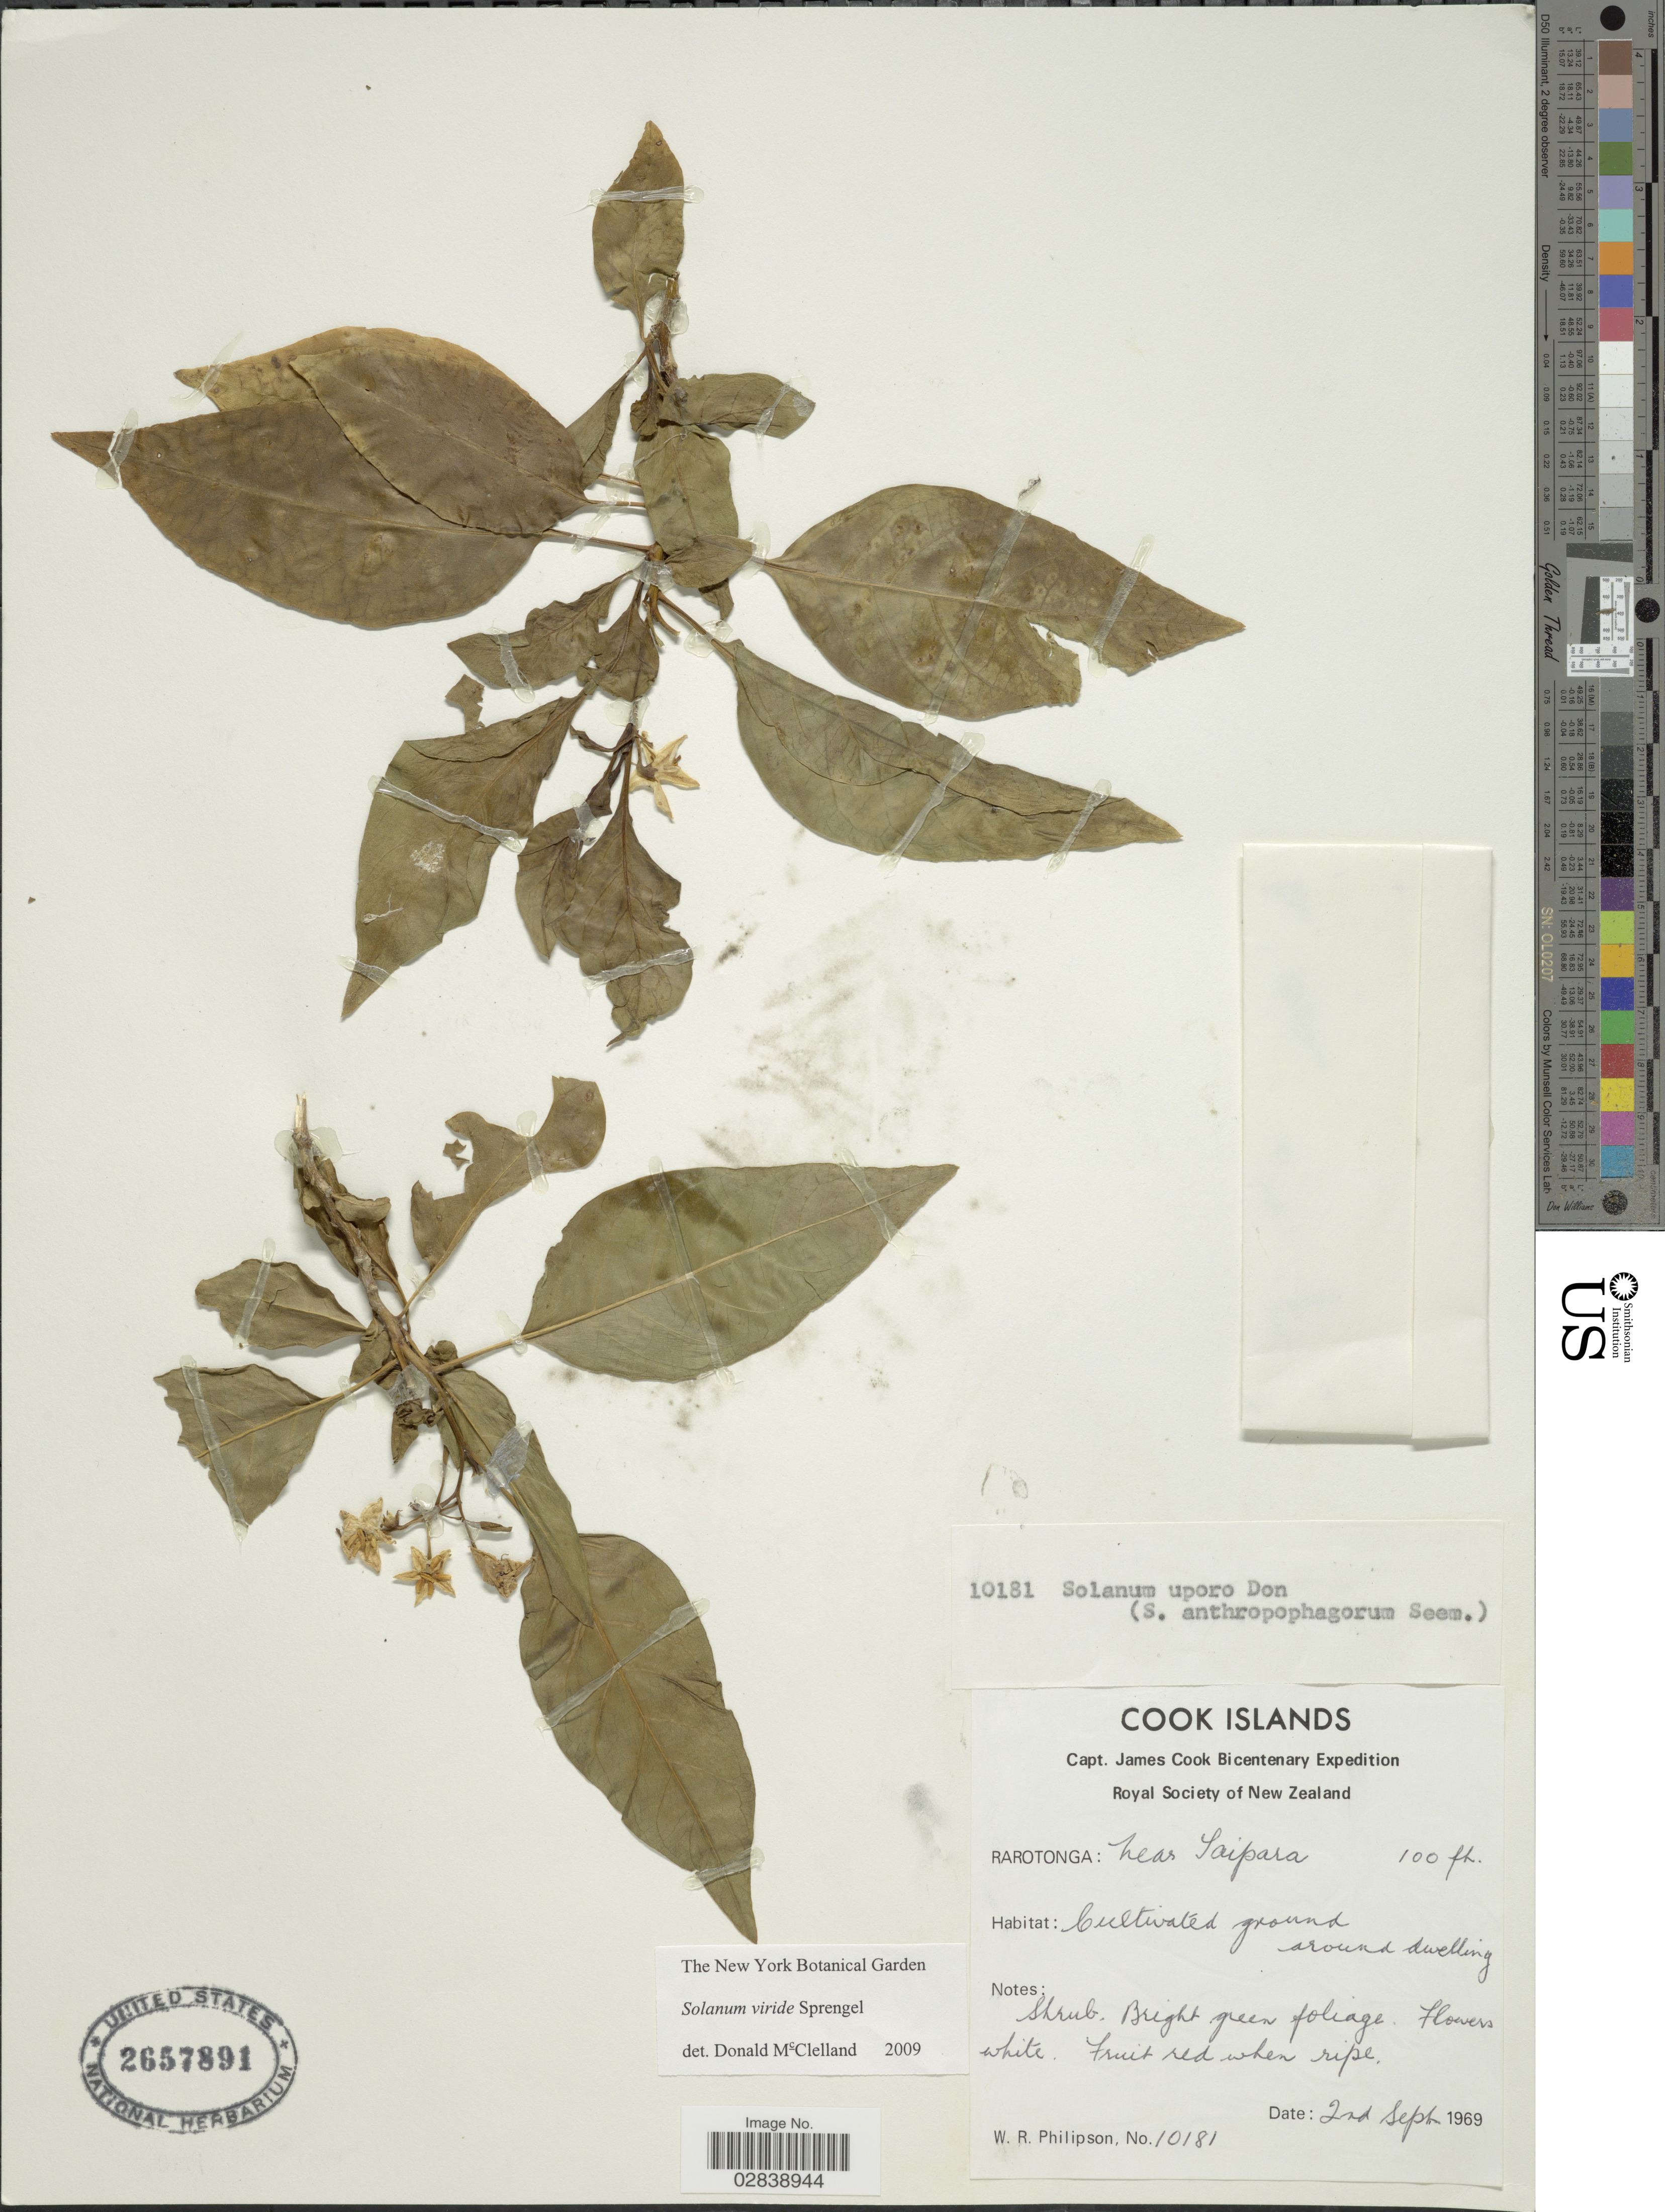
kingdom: Plantae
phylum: Tracheophyta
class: Magnoliopsida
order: Solanales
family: Solanaceae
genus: Solanum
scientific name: Solanum viride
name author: G. Forst. ex Spreng.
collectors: W. R. Philipson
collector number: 10181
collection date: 1969-09-02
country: Cook Islands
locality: Rarotonga: near Saipara [interpreted].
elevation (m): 30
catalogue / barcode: US 2657891